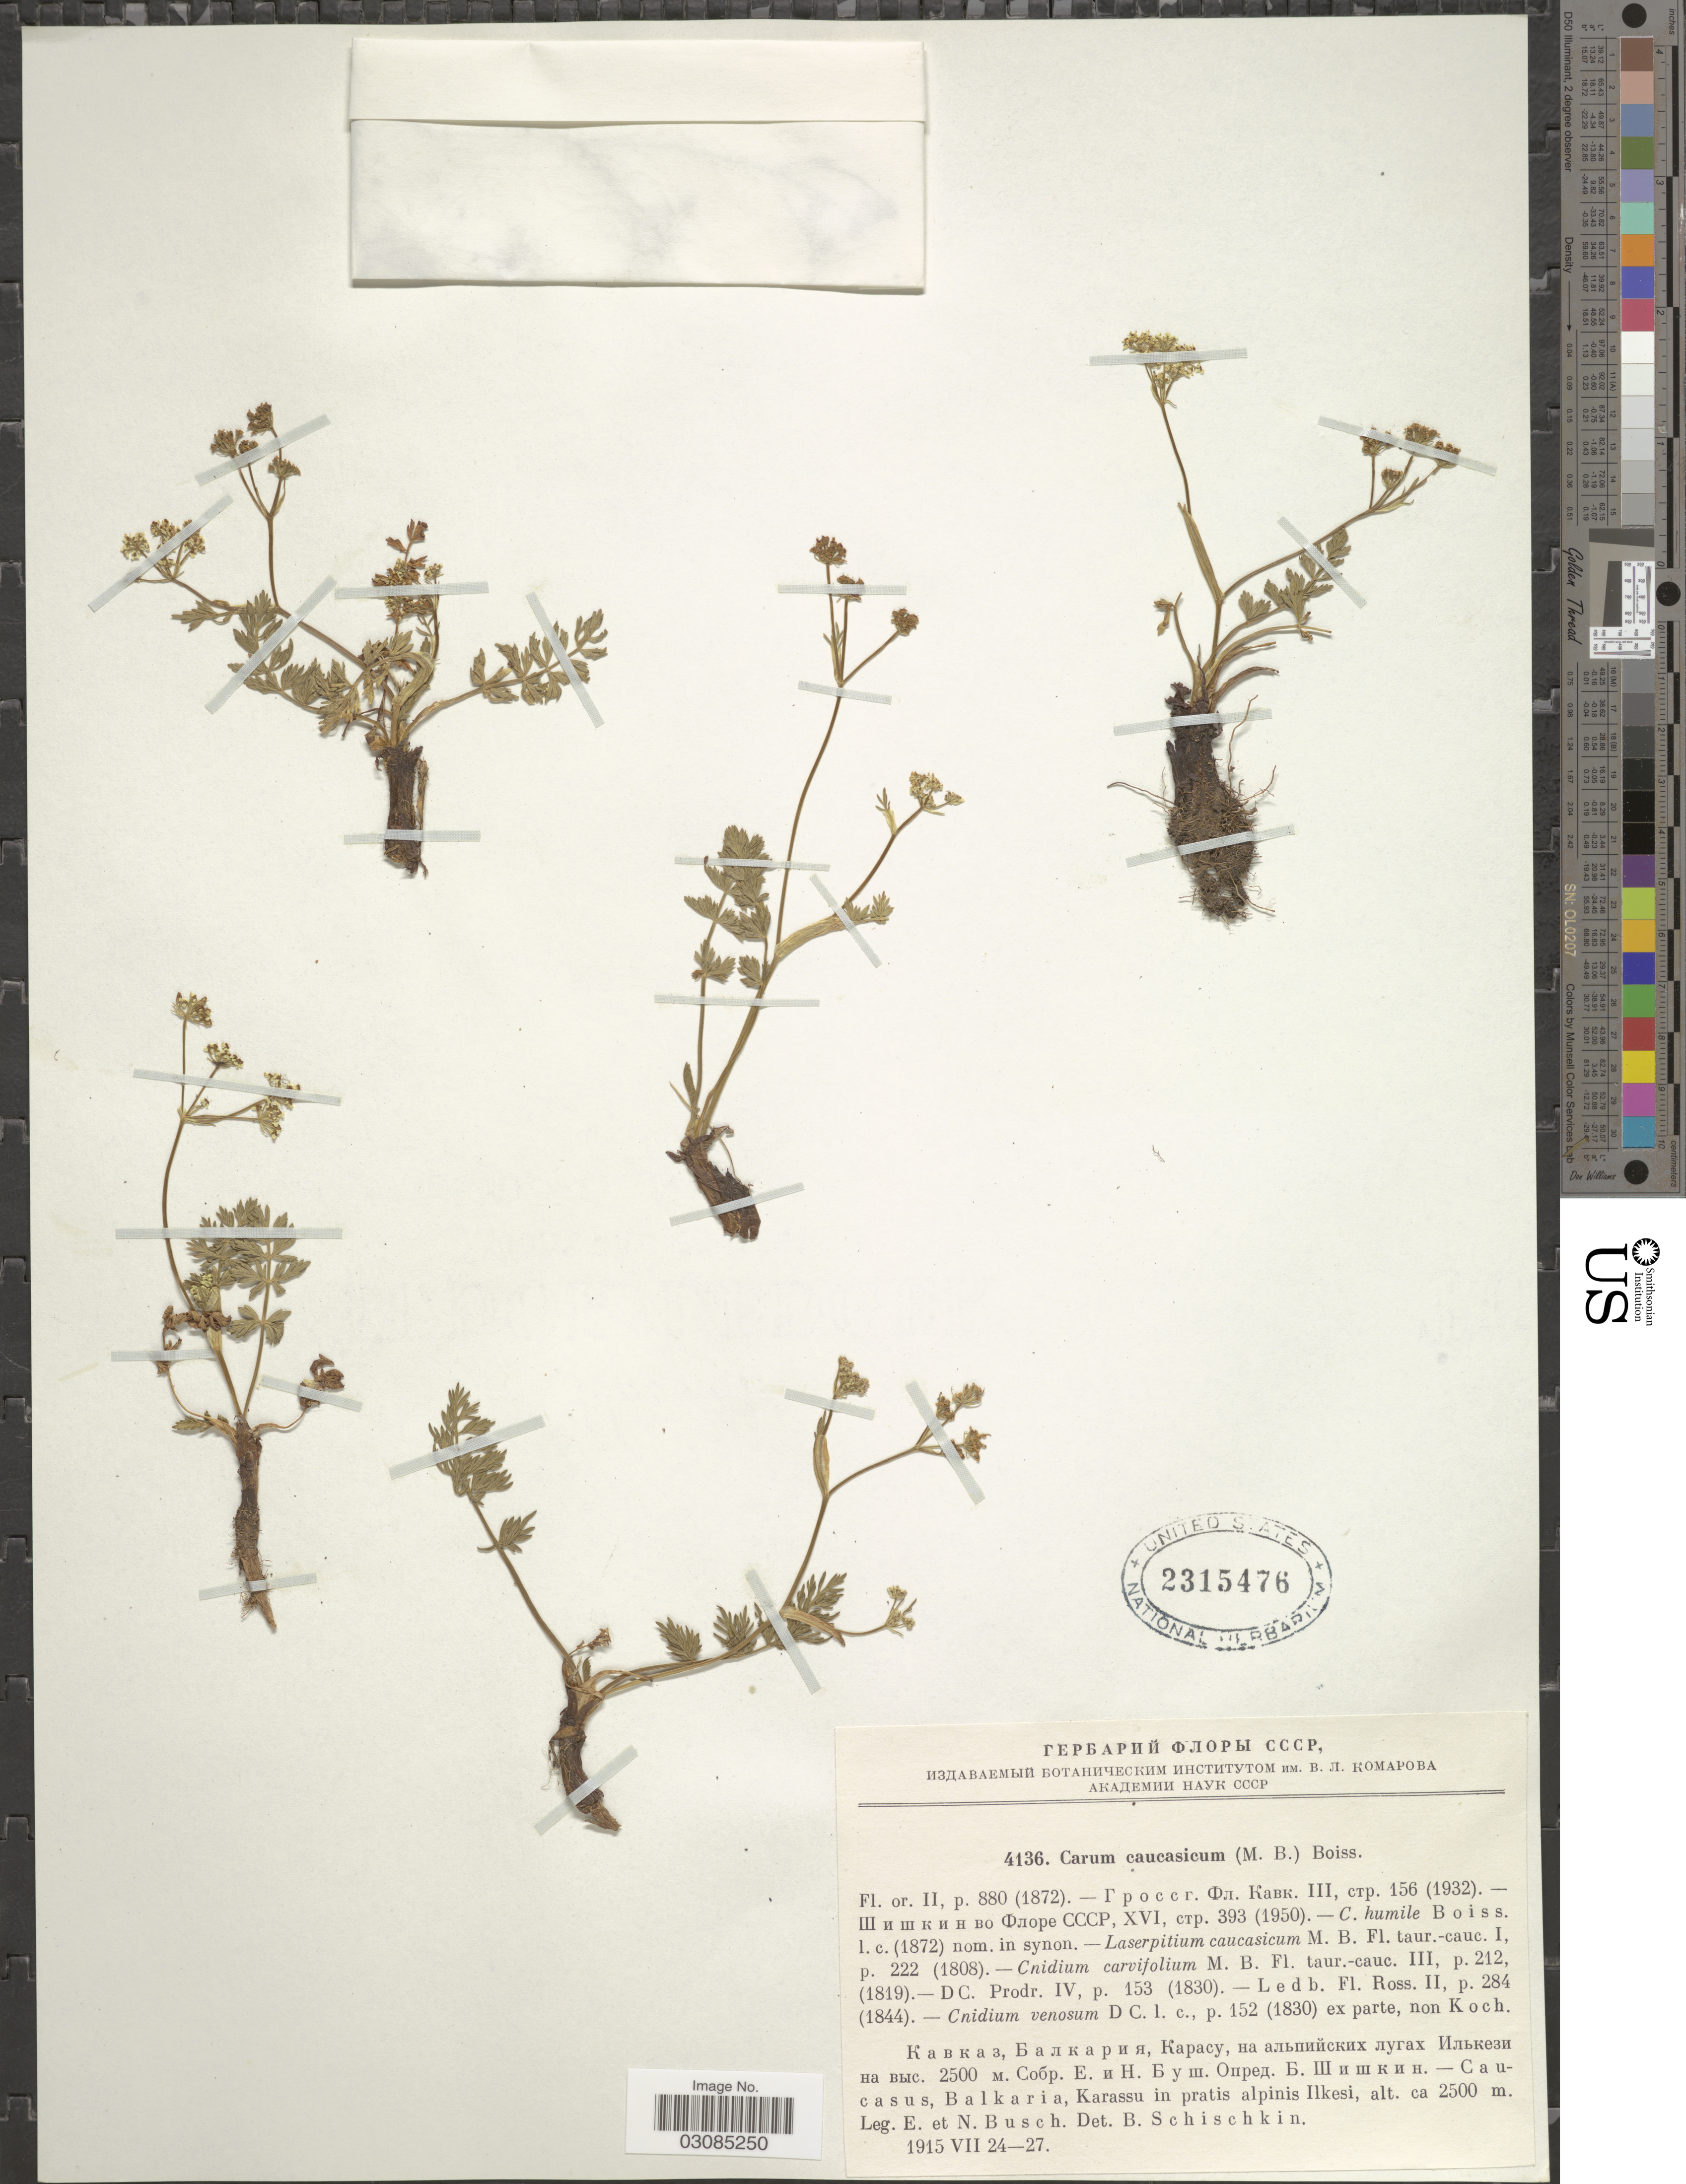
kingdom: Plantae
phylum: Tracheophyta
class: Magnoliopsida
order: Apiales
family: Apiaceae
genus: Carum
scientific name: Carum caucasicum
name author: Boiss.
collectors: E. Busch & N. Busch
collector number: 4136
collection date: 1915-07-24/1915-07-27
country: Georgia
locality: Caucasus, Balkaria, Karassu in pratis alpinis Ilkesi.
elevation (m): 2500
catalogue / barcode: US 2315476